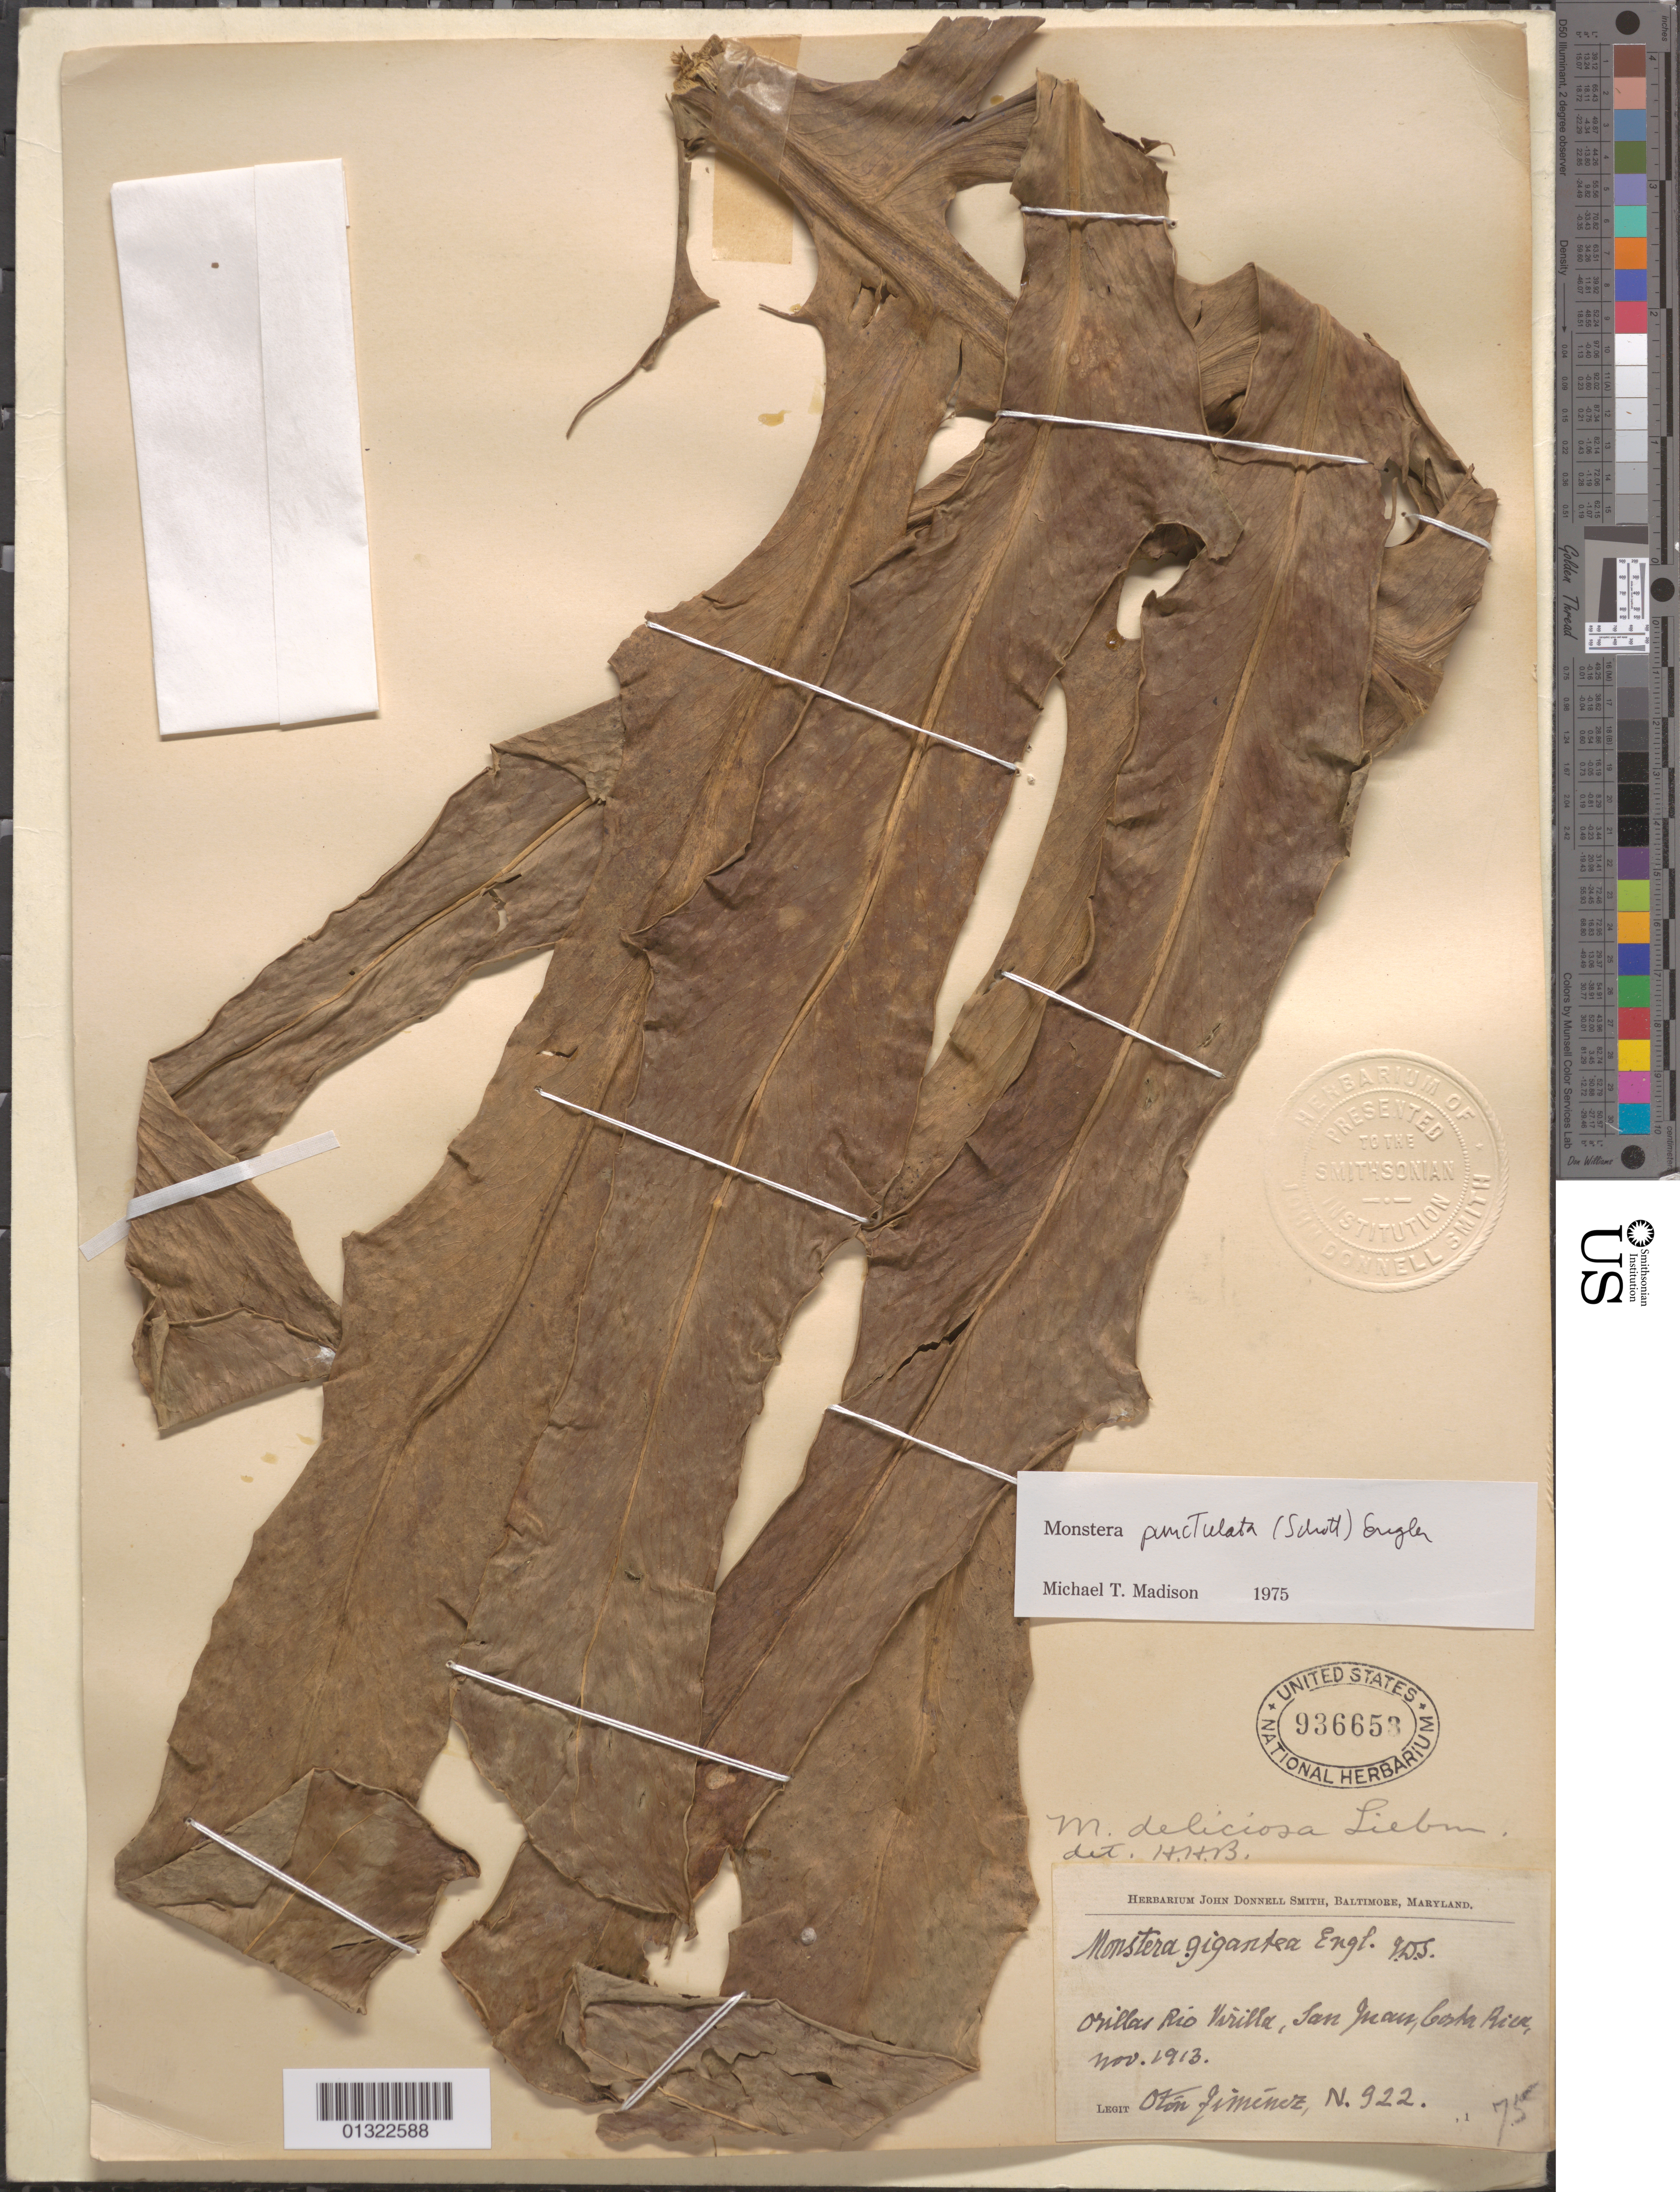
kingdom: Plantae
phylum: Tracheophyta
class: Liliopsida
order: Alismatales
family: Araceae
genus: Monstera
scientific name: Monstera punctulata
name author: (Schott) Schott ex Engl.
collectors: O. Jimenez L.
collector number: N.922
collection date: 1913-11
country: Costa Rica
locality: Orillas Rio Virilla, San Juan.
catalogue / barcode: US 936653